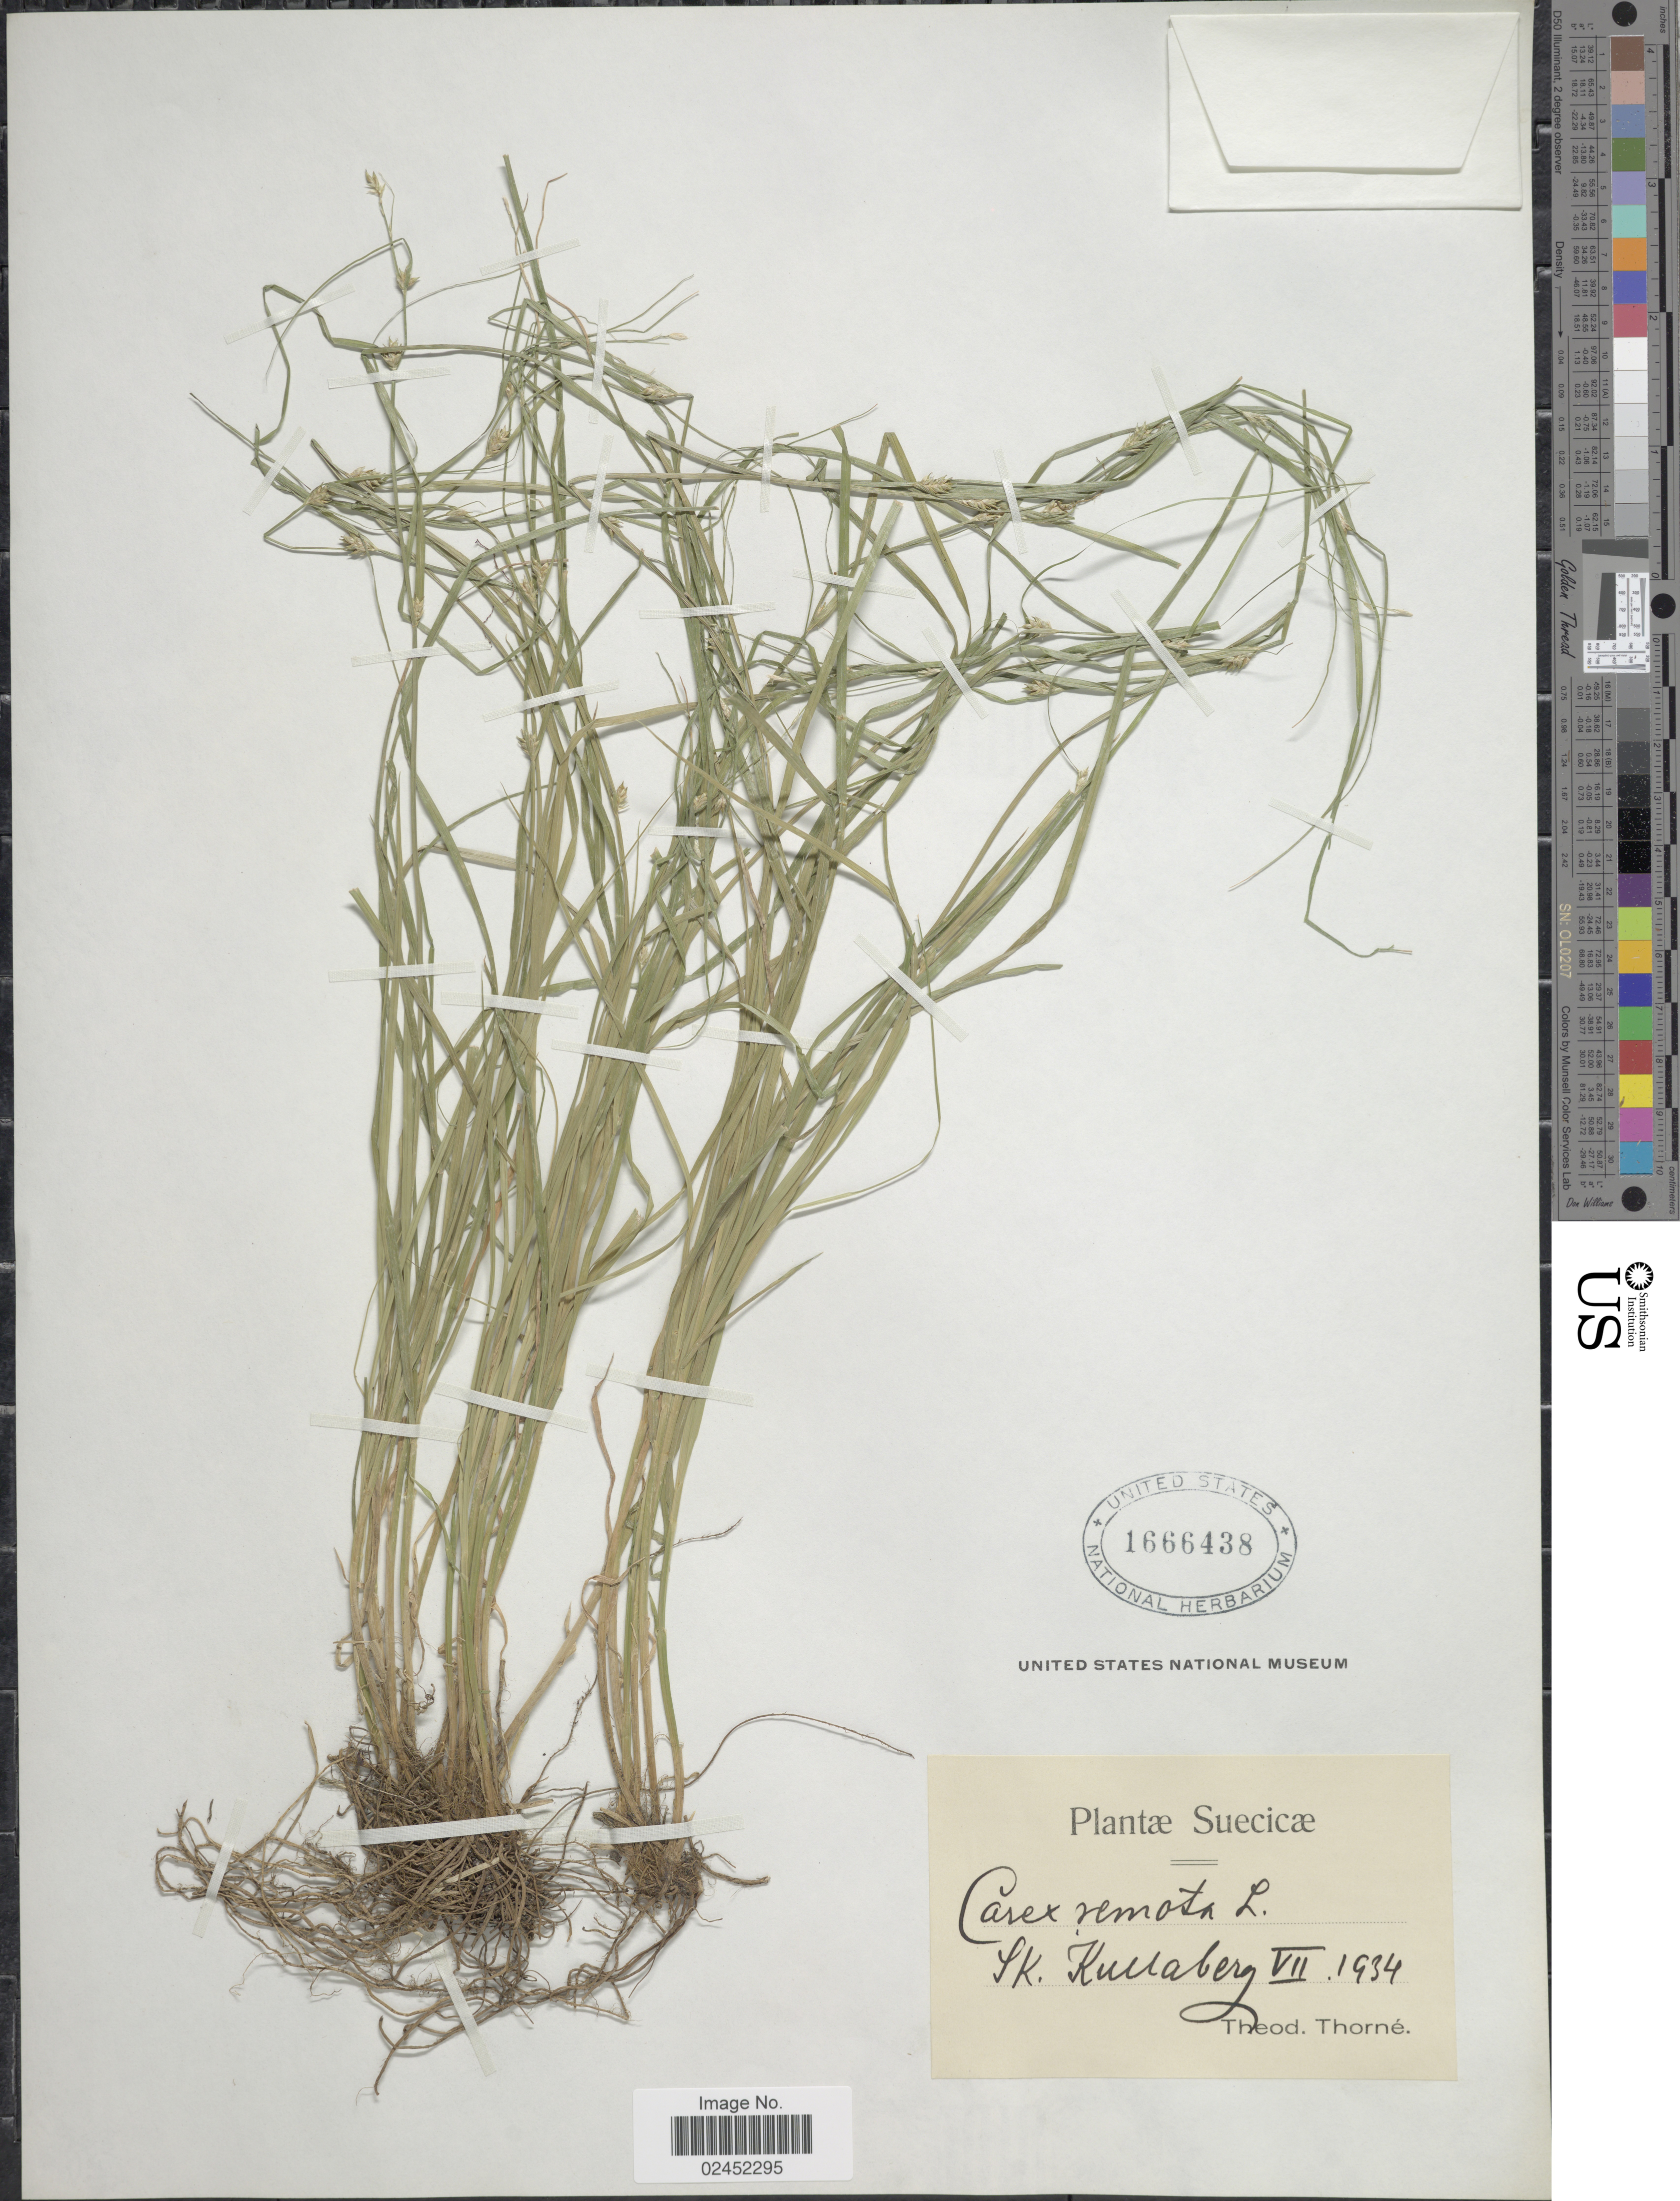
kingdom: Plantae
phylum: Tracheophyta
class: Liliopsida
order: Poales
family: Cyperaceae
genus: Carex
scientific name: Carex remota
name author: L.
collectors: T. Thorné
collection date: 1934-07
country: Sweden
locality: Suecicæ, Sk. Kullaberg.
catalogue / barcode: US 1666438